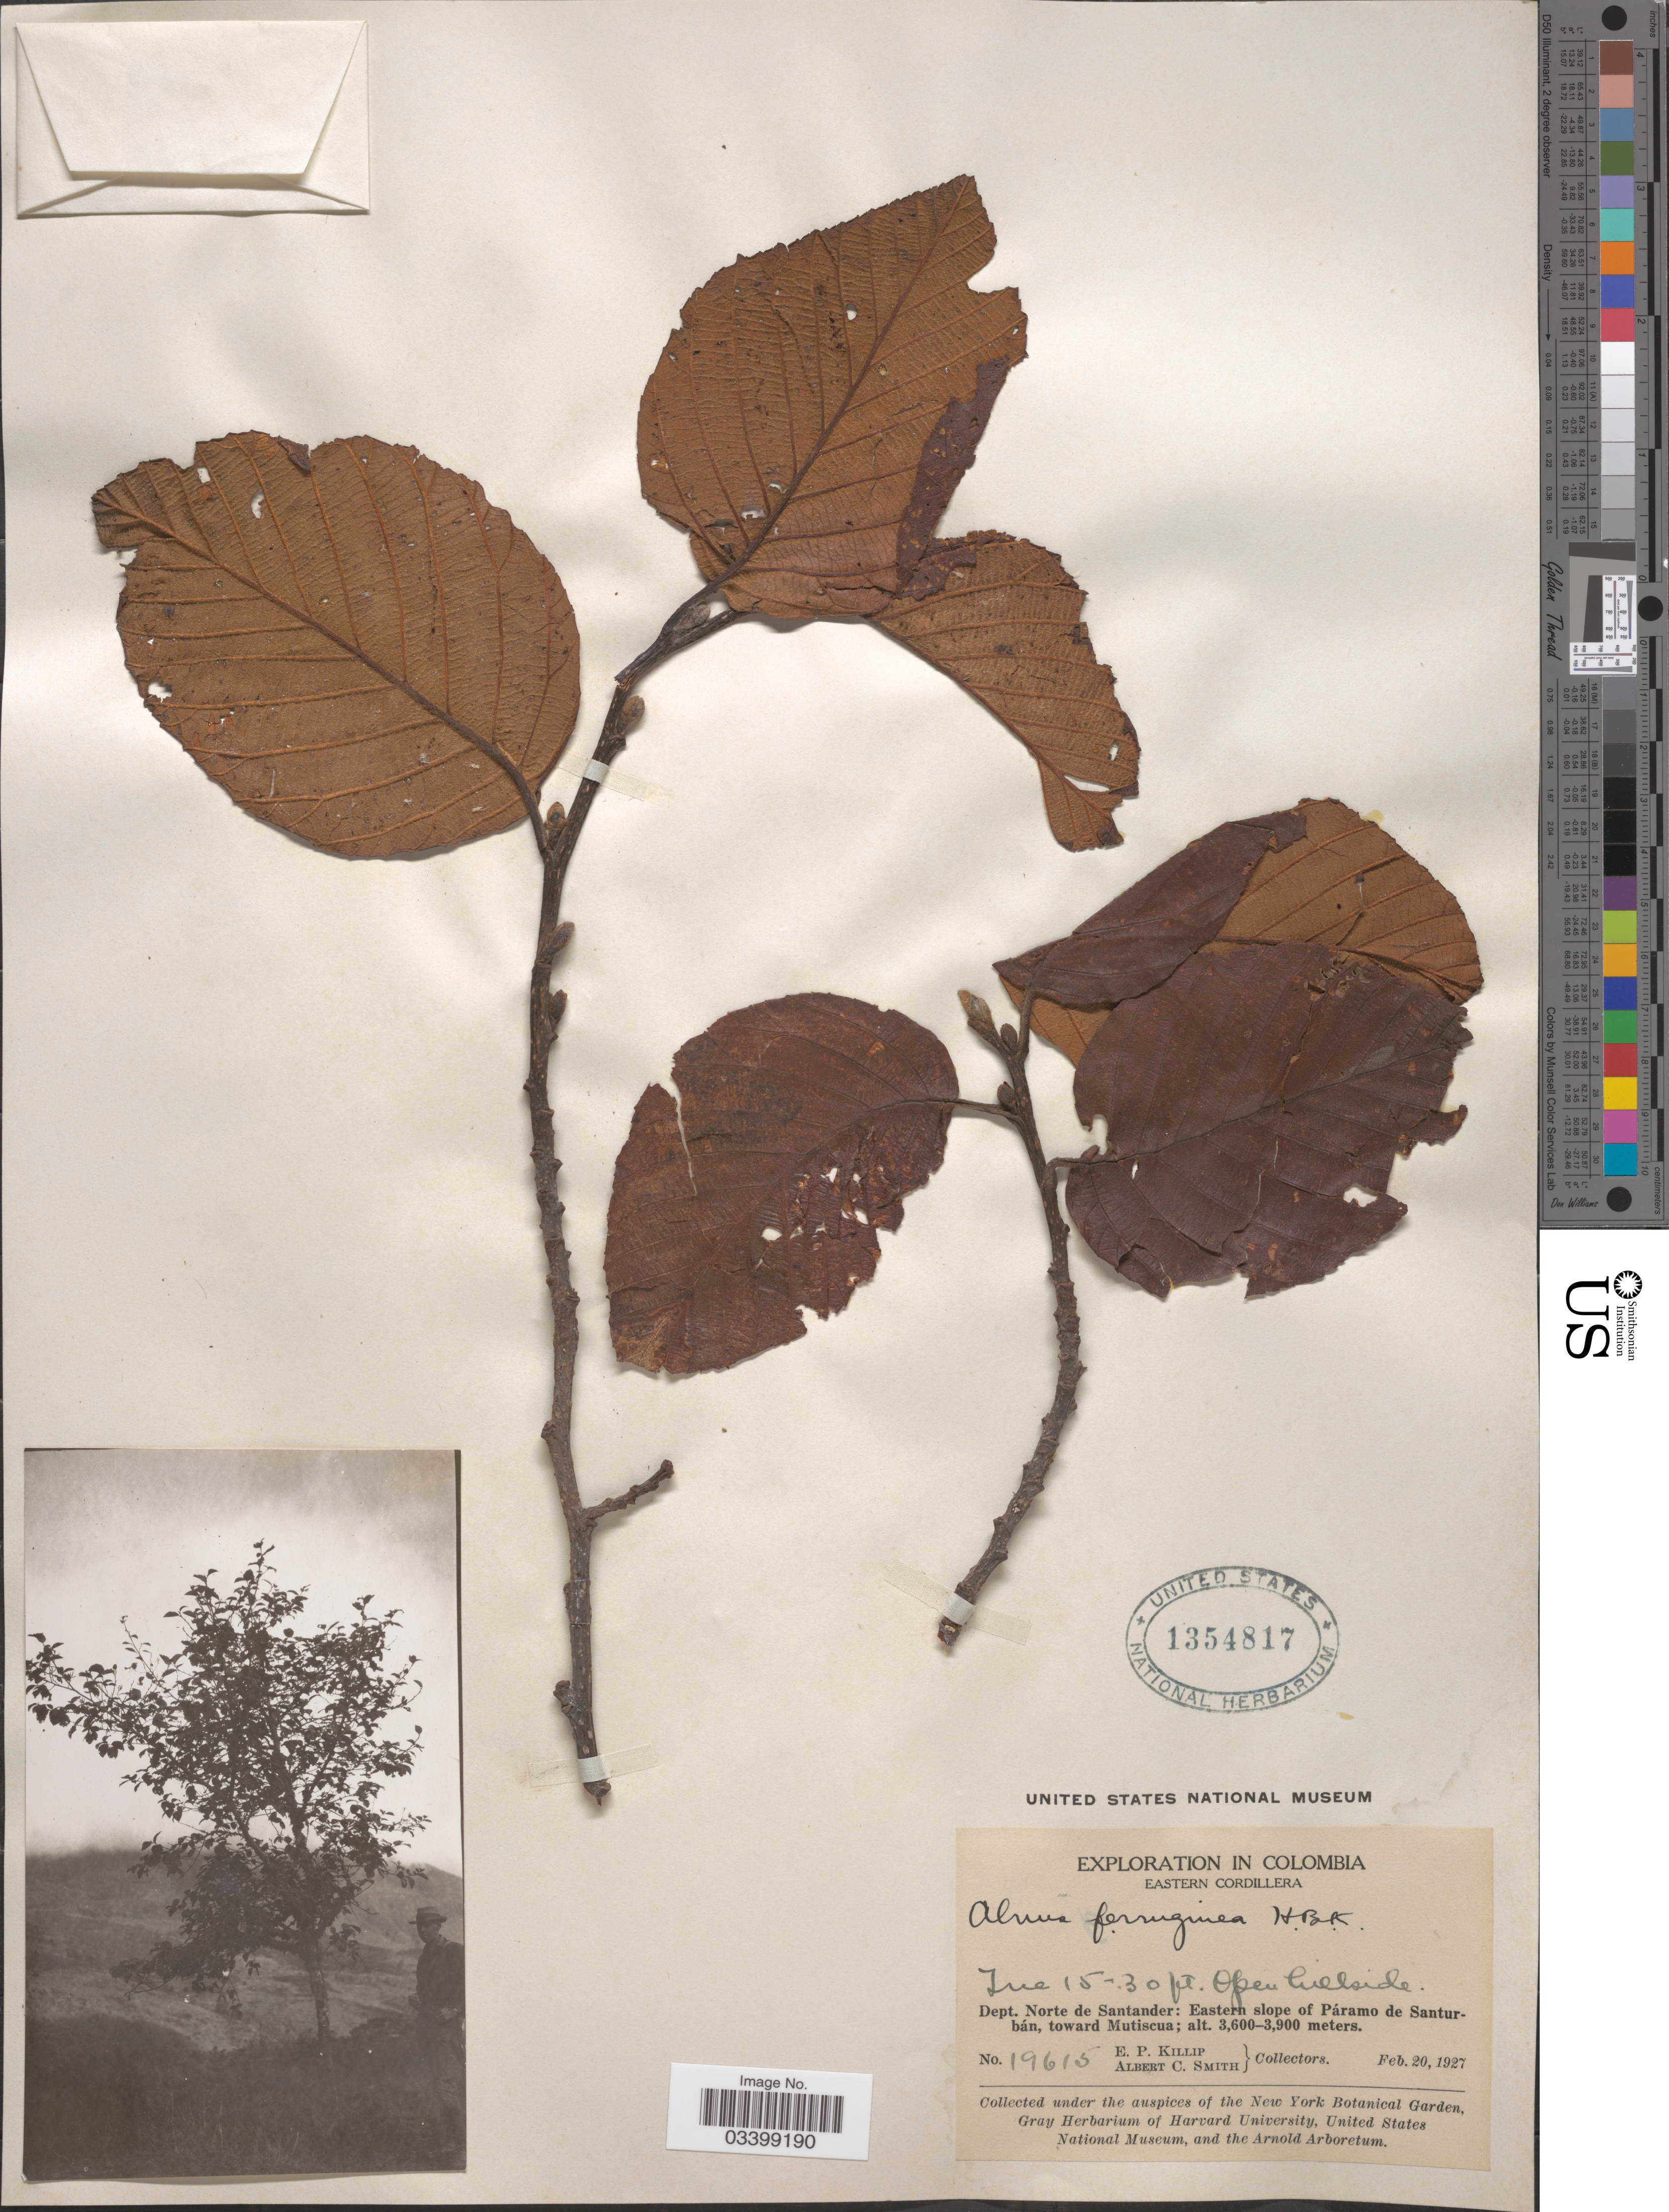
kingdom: Plantae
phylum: Tracheophyta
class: Magnoliopsida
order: Fagales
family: Betulaceae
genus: Alnus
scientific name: Alnus acuminata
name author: Kunth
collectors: E. P. Killip & A. C. Smith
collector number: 19615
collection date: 1927-02-20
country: Colombia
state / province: Norte de Santander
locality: Eastern Cordillera. Dept. Norte de Santander: Eastern slope of Páramo de Santurbán, toward Mutiscua.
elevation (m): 3600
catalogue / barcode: US 1354817